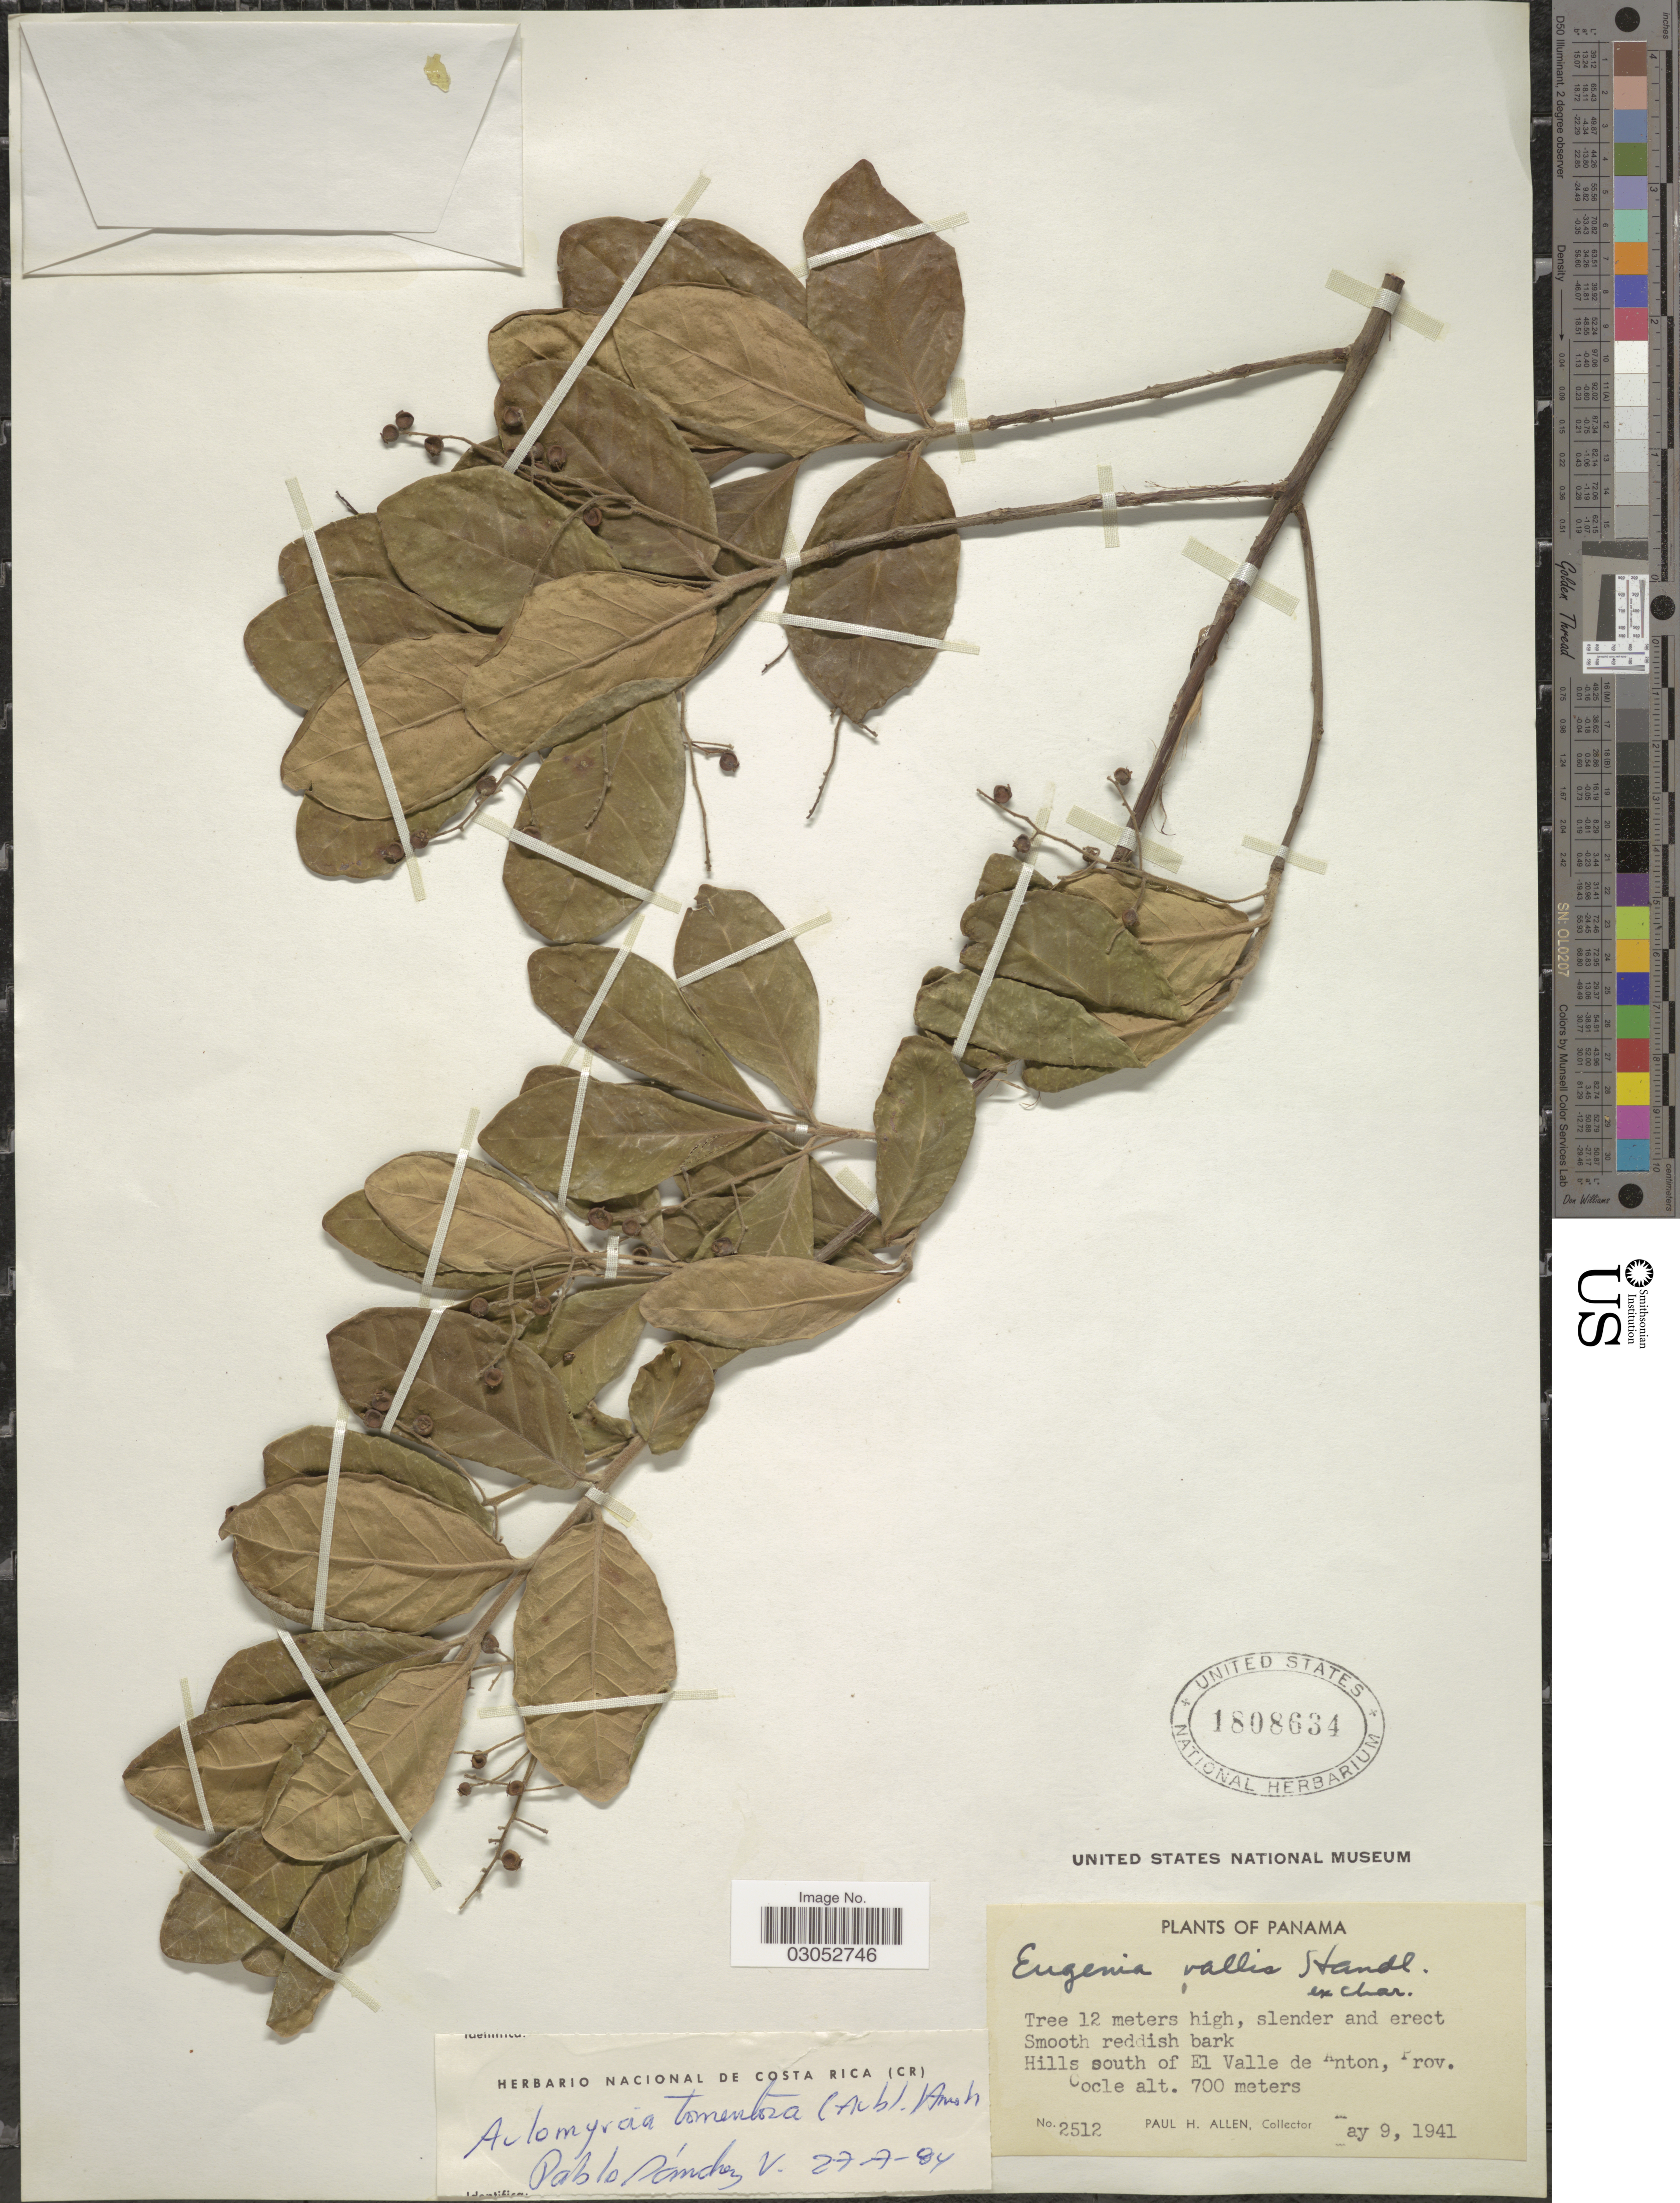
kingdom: Plantae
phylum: Tracheophyta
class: Magnoliopsida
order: Myrtales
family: Myrtaceae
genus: Myrcia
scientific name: Myrcia tomentosa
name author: (Aubl.) DC.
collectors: P. H. Allen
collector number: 2512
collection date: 1941-05-09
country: Panama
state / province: Coclé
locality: Hills south of El Valle de Anton.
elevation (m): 700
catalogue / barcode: US 1808634